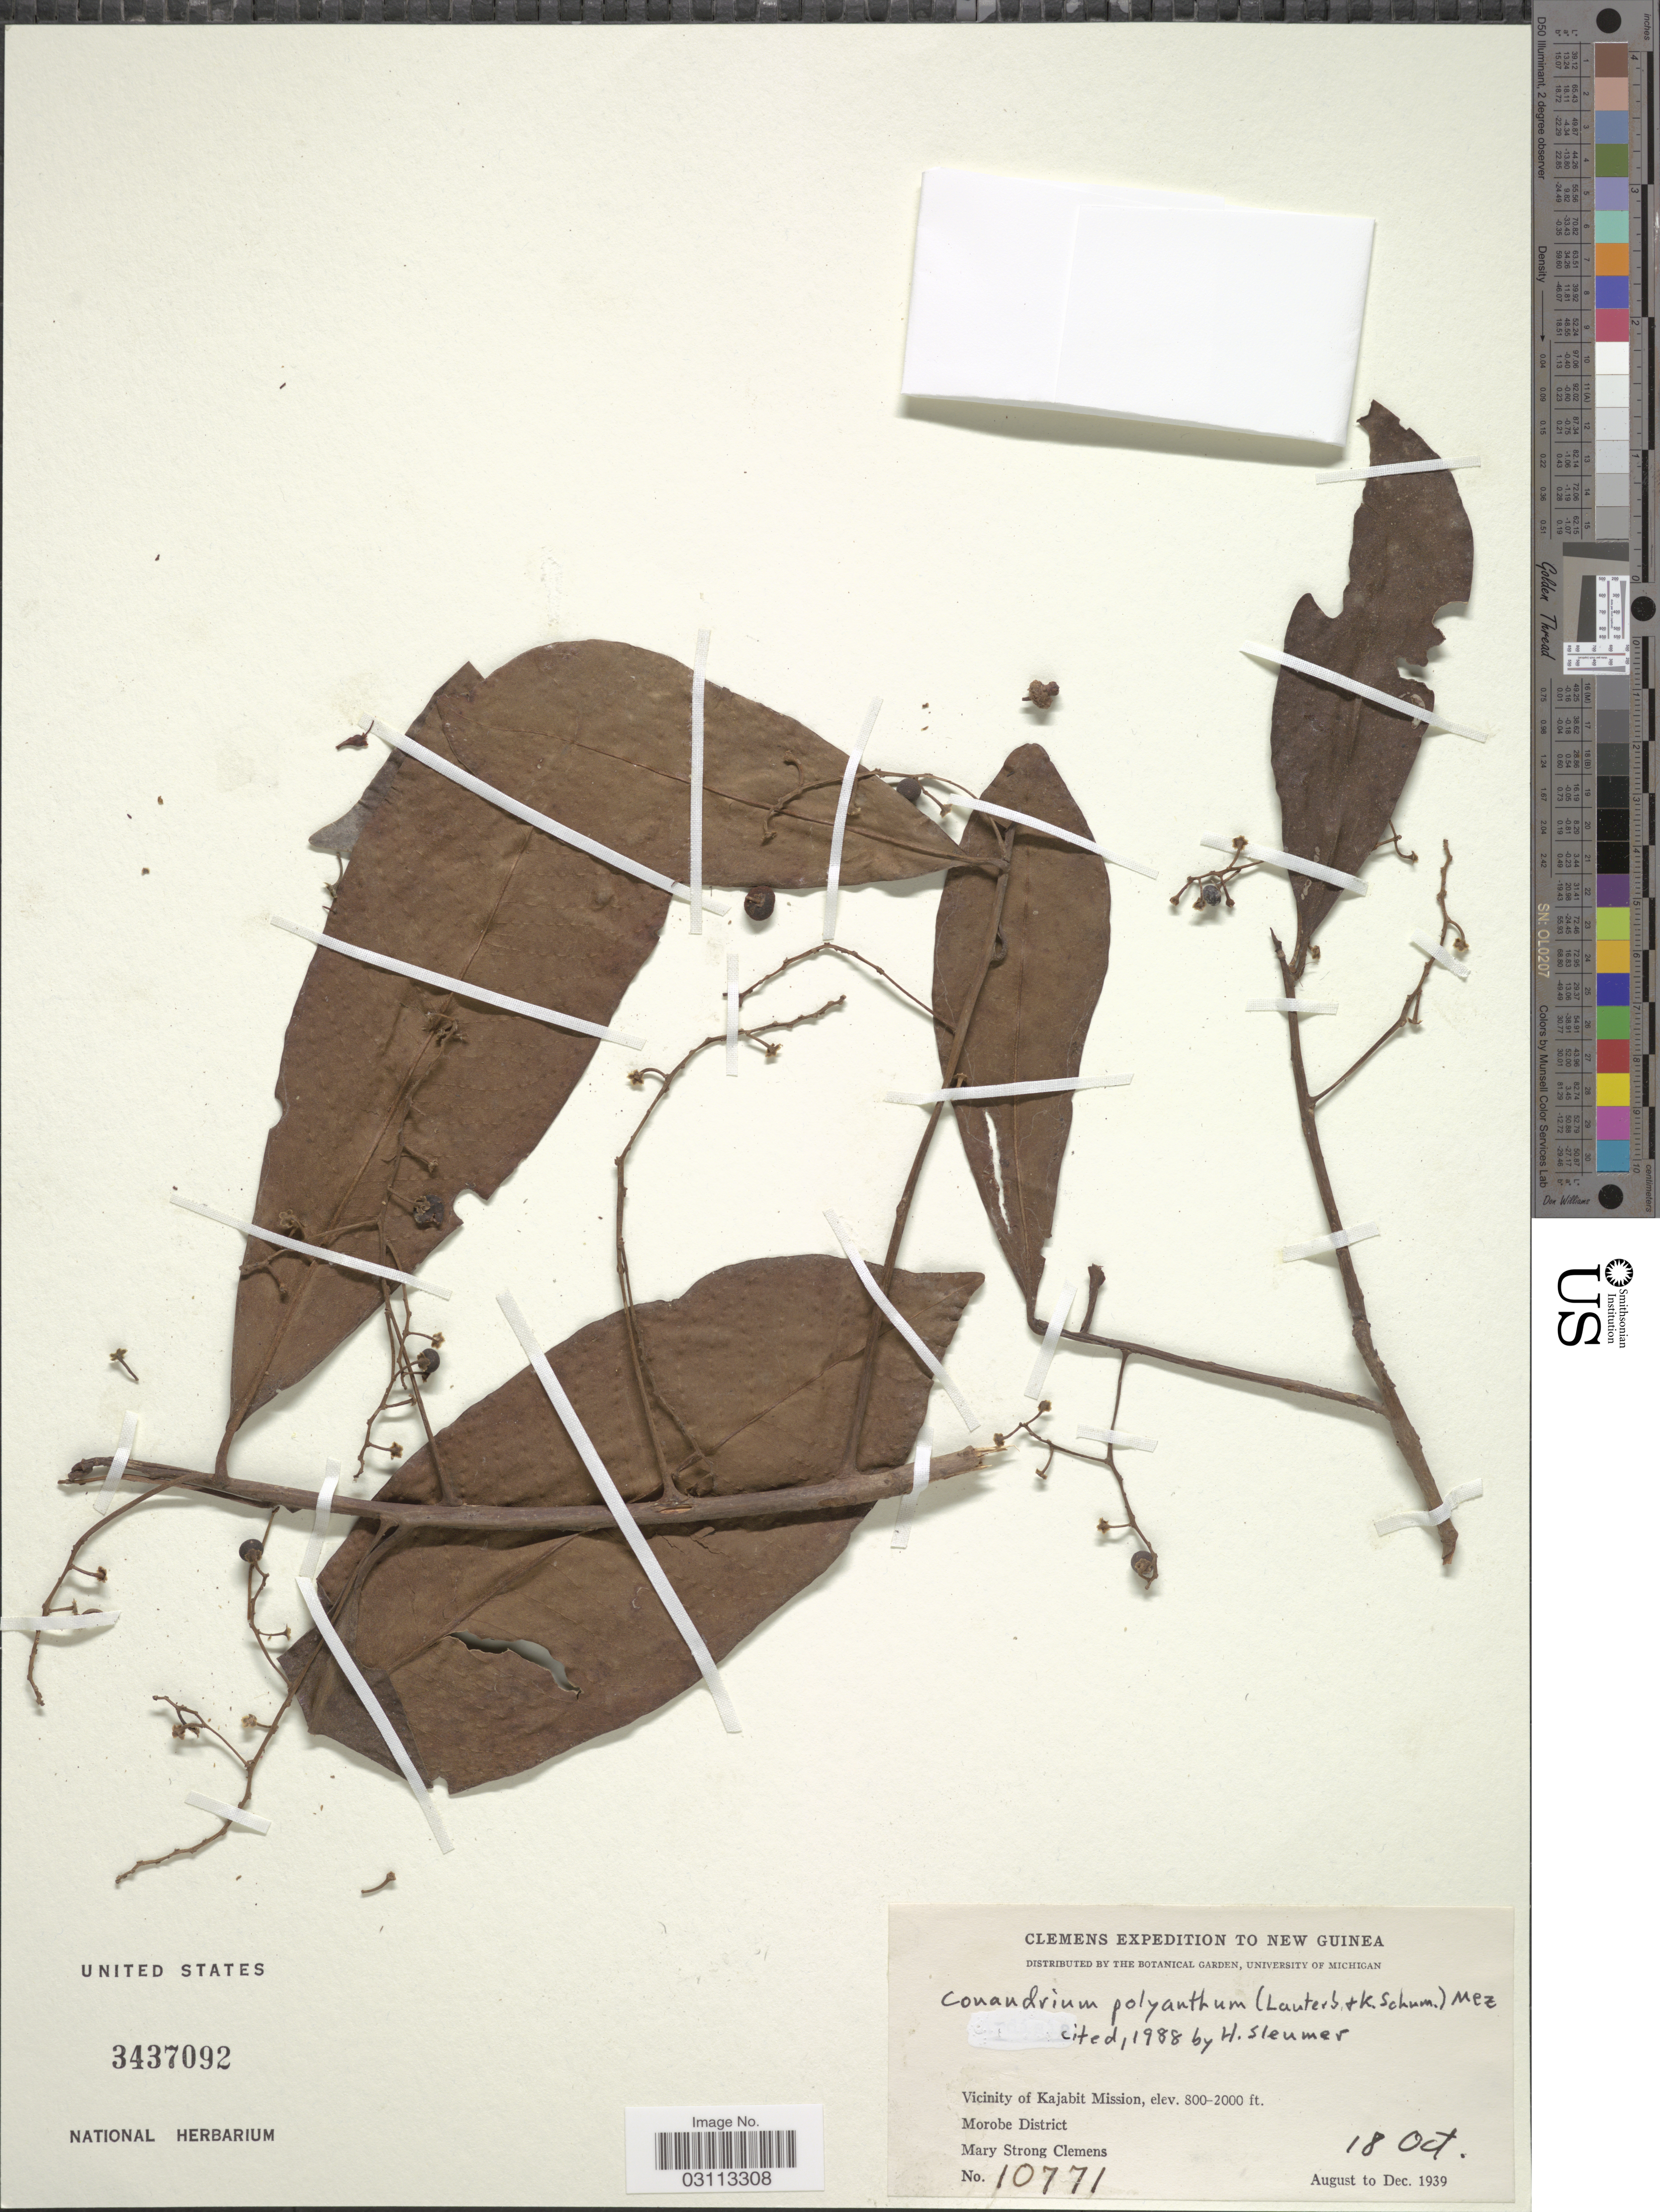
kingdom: Plantae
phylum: Tracheophyta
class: Magnoliopsida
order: Ericales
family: Primulaceae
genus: Conandrium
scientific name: Conandrium polyanthum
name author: (Lauterb. & K. Schum.) Mez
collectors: M. S. Clemens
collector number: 10771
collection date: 1939-10-18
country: Papua New Guinea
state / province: Morobe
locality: New Guinea. Vicinity of Kajabit Mission. Morobe District.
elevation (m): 244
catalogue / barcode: US 3437092